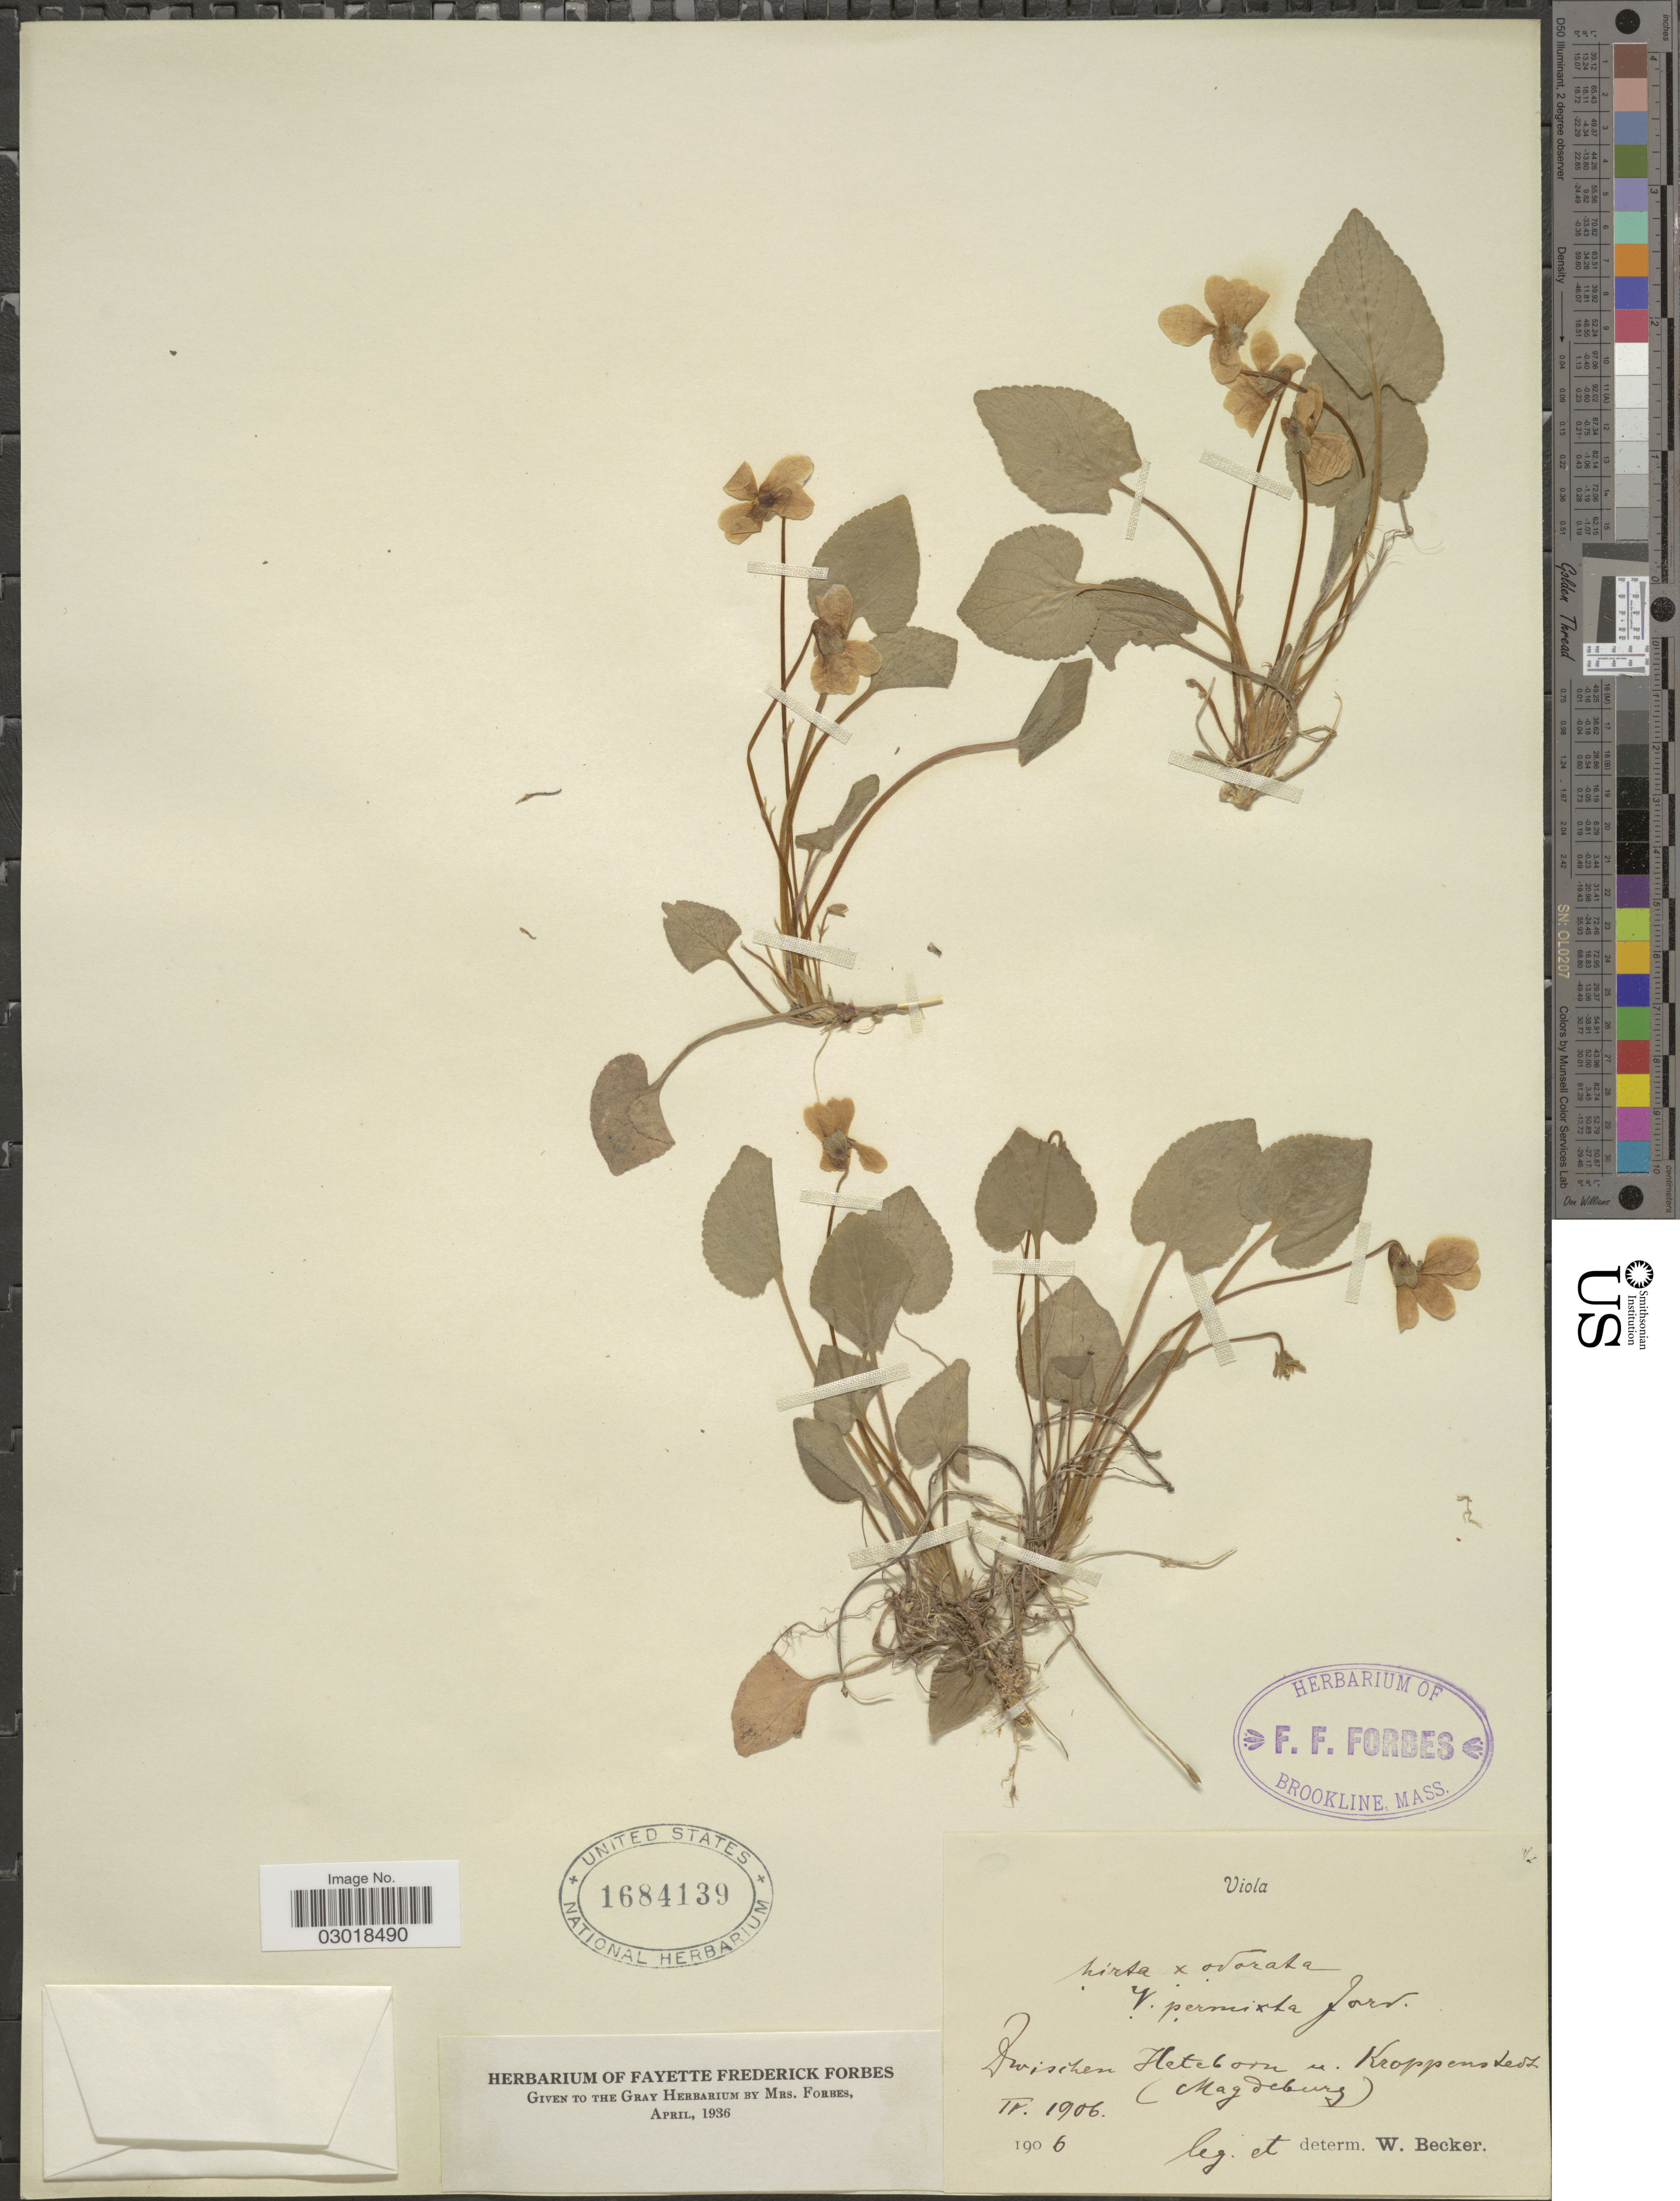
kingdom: Plantae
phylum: Tracheophyta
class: Magnoliopsida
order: Malpighiales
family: Violaceae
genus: Viola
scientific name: Viola hirta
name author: L.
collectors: W. Becker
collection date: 1906-04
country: Germany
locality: Zwischen Heteborn in Kroppenstedt (Magdeburg).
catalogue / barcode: US 1684139